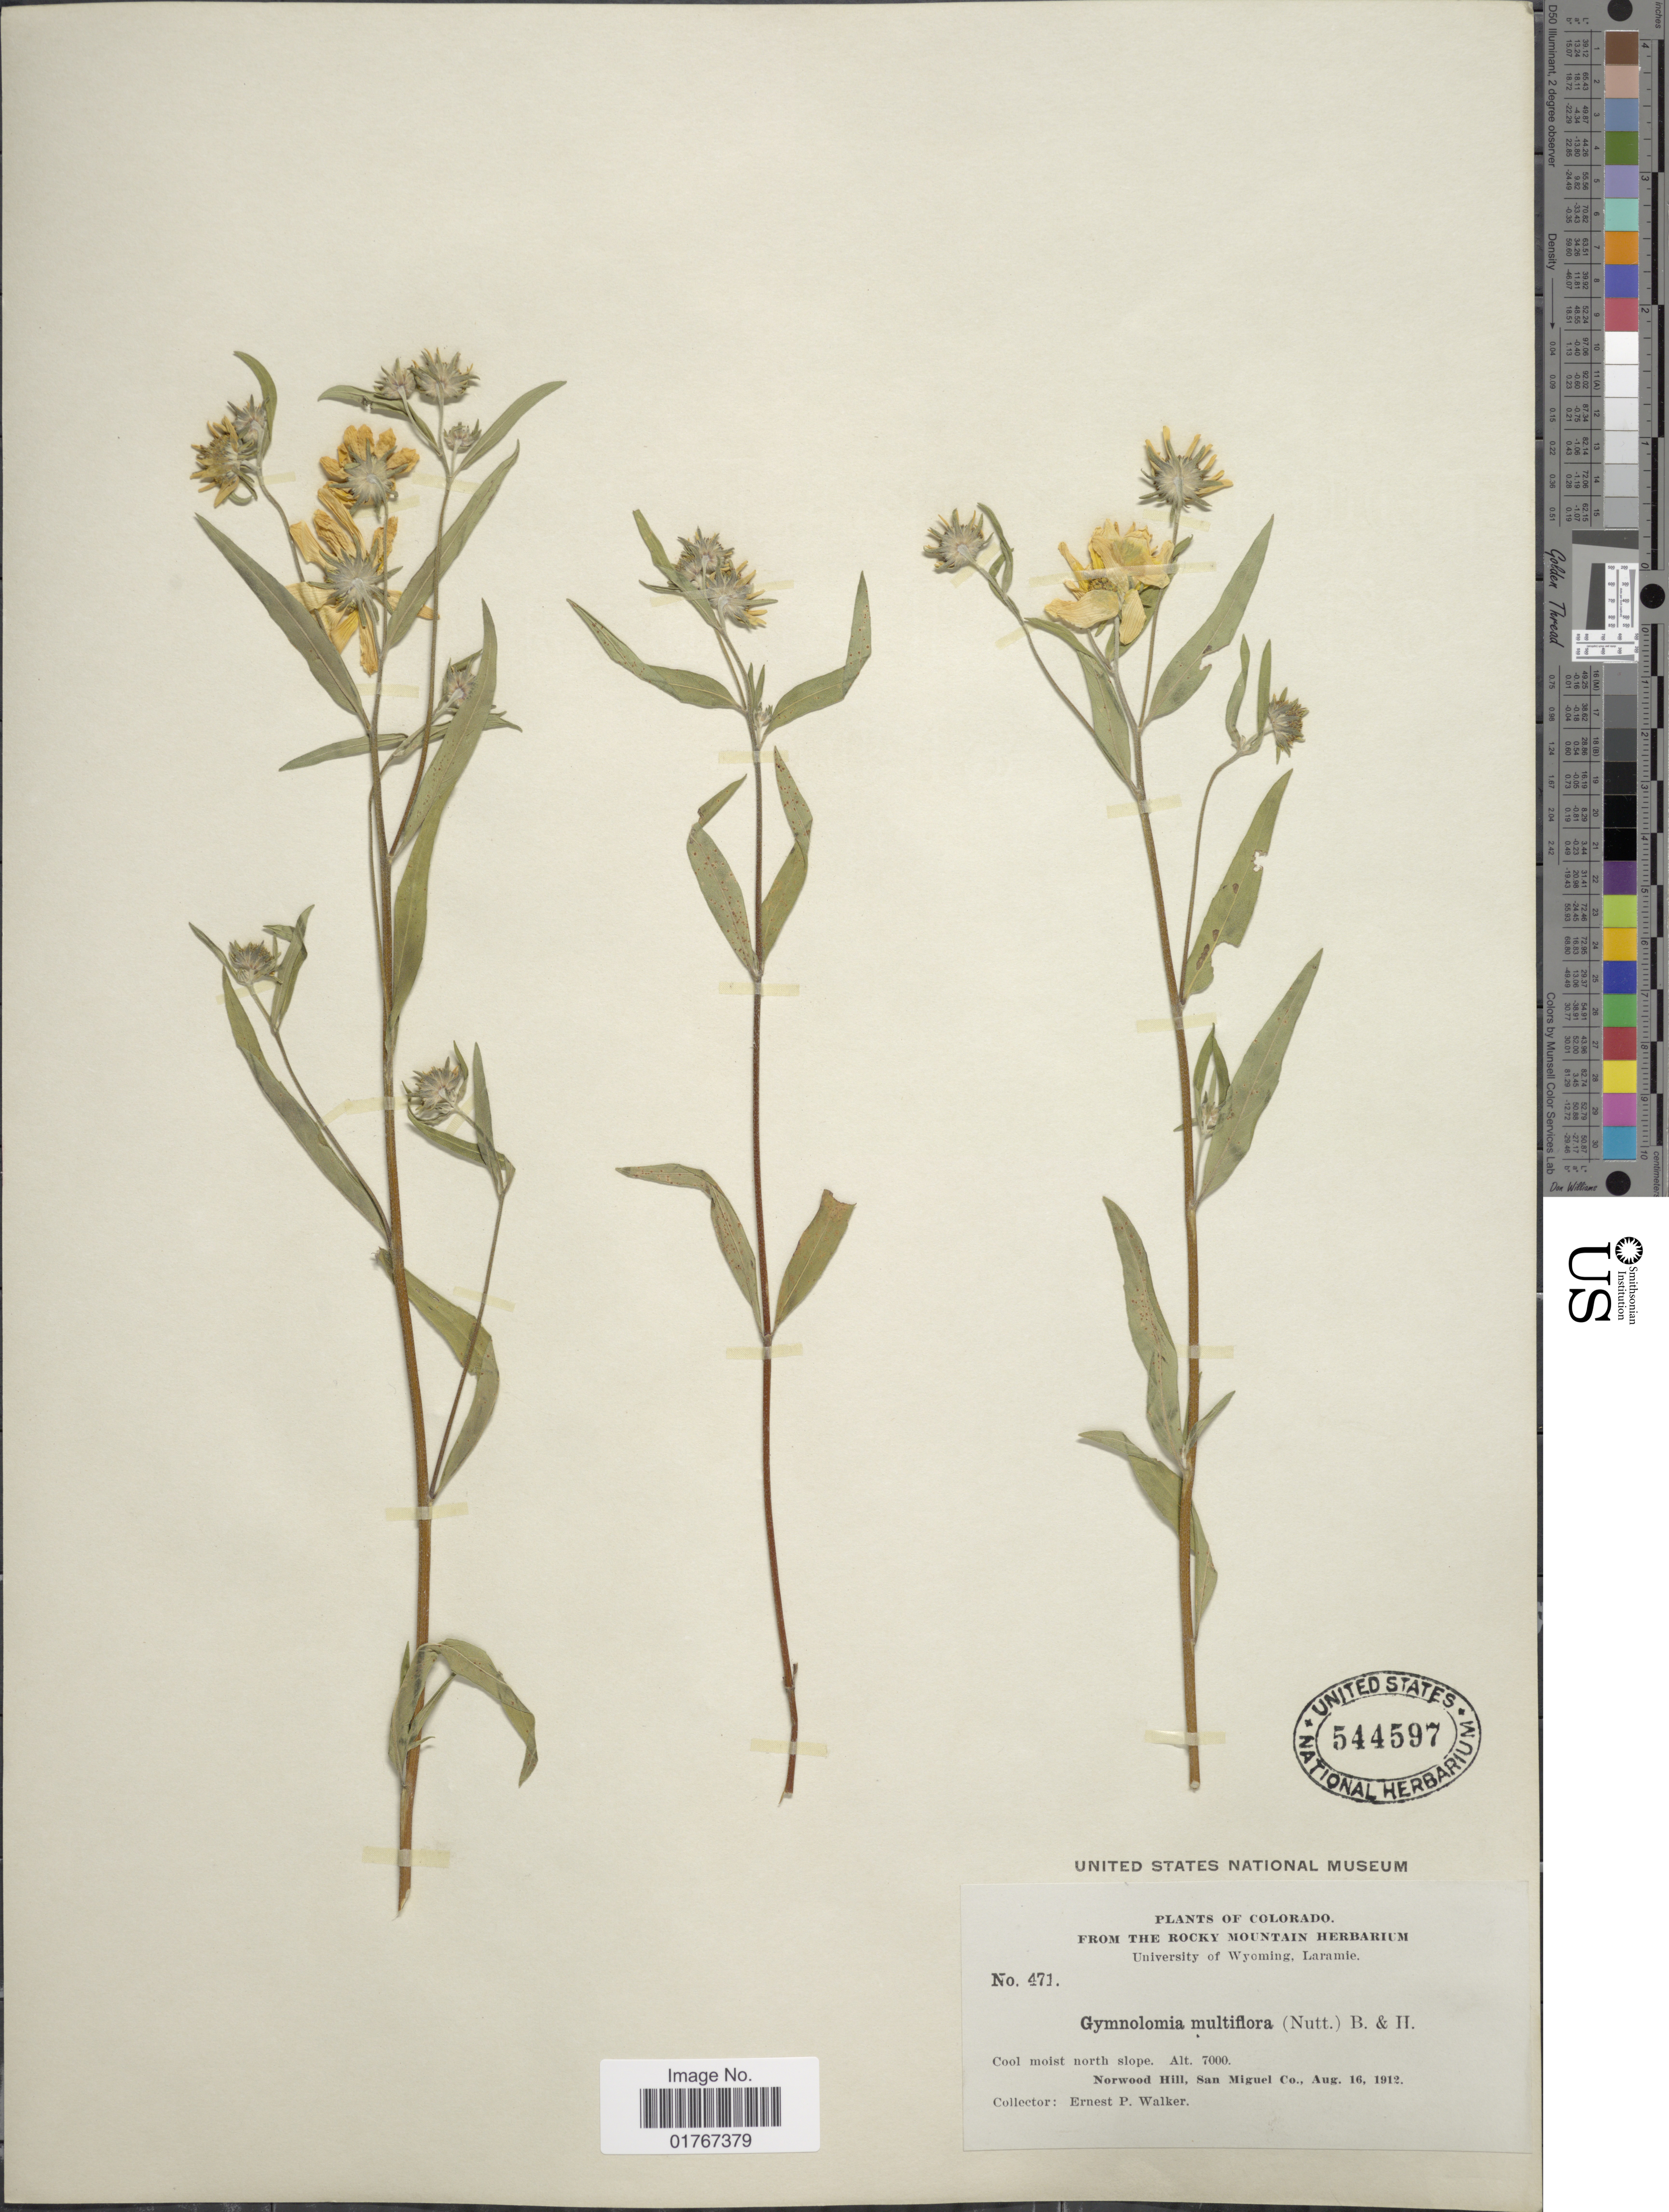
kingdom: Plantae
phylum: Tracheophyta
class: Magnoliopsida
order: Asterales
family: Asteraceae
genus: Heliomeris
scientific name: Heliomeris multiflora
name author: Nutt.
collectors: E. P. Walker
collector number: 471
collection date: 1912-08-16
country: United States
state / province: Colorado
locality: Cool moist north slope, Norwood Hill, San Miguel Co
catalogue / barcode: US 544597